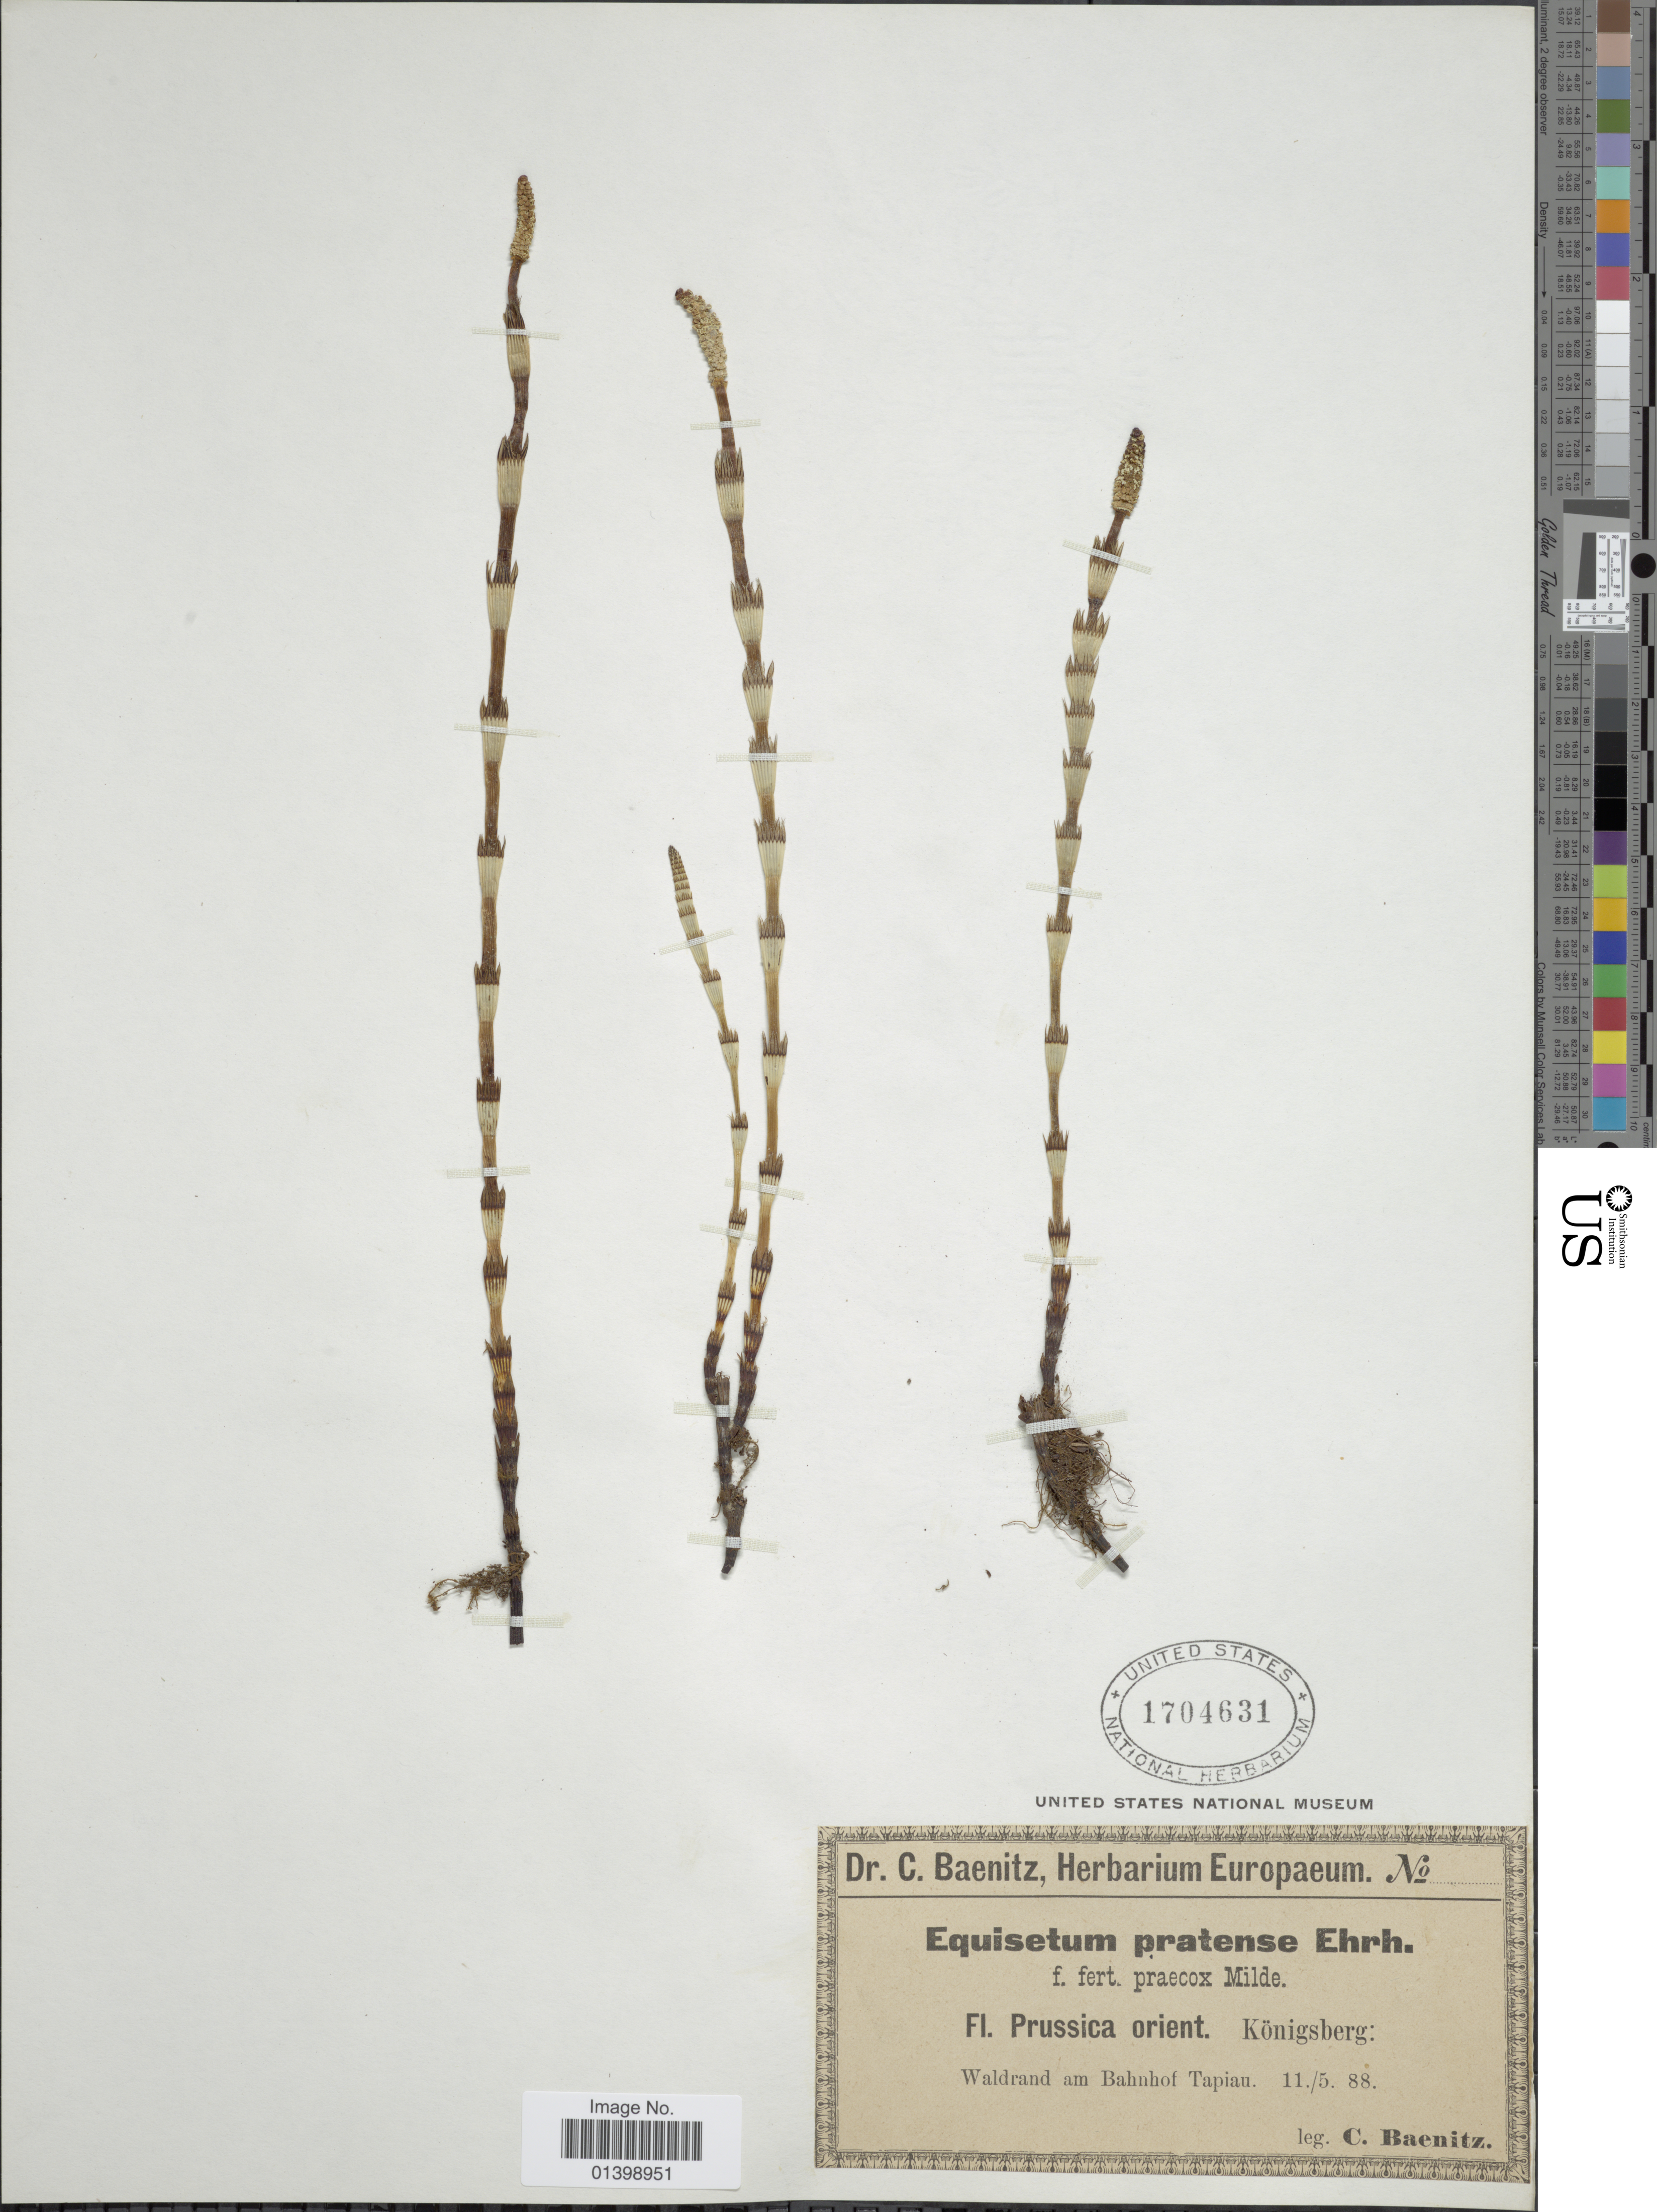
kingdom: Plantae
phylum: Tracheophyta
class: Polypodiopsida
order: Equisetales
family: Equisetaceae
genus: Equisetum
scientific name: Equisetum pratense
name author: Ehrh.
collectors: C. G. Baenitz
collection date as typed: Transcribed d/m/y: 11/5/88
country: Russian Federation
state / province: Kaliningrad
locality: Prussica orient. Königsberg: Waldrand am Bahnhof Tapiau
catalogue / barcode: US 1704631